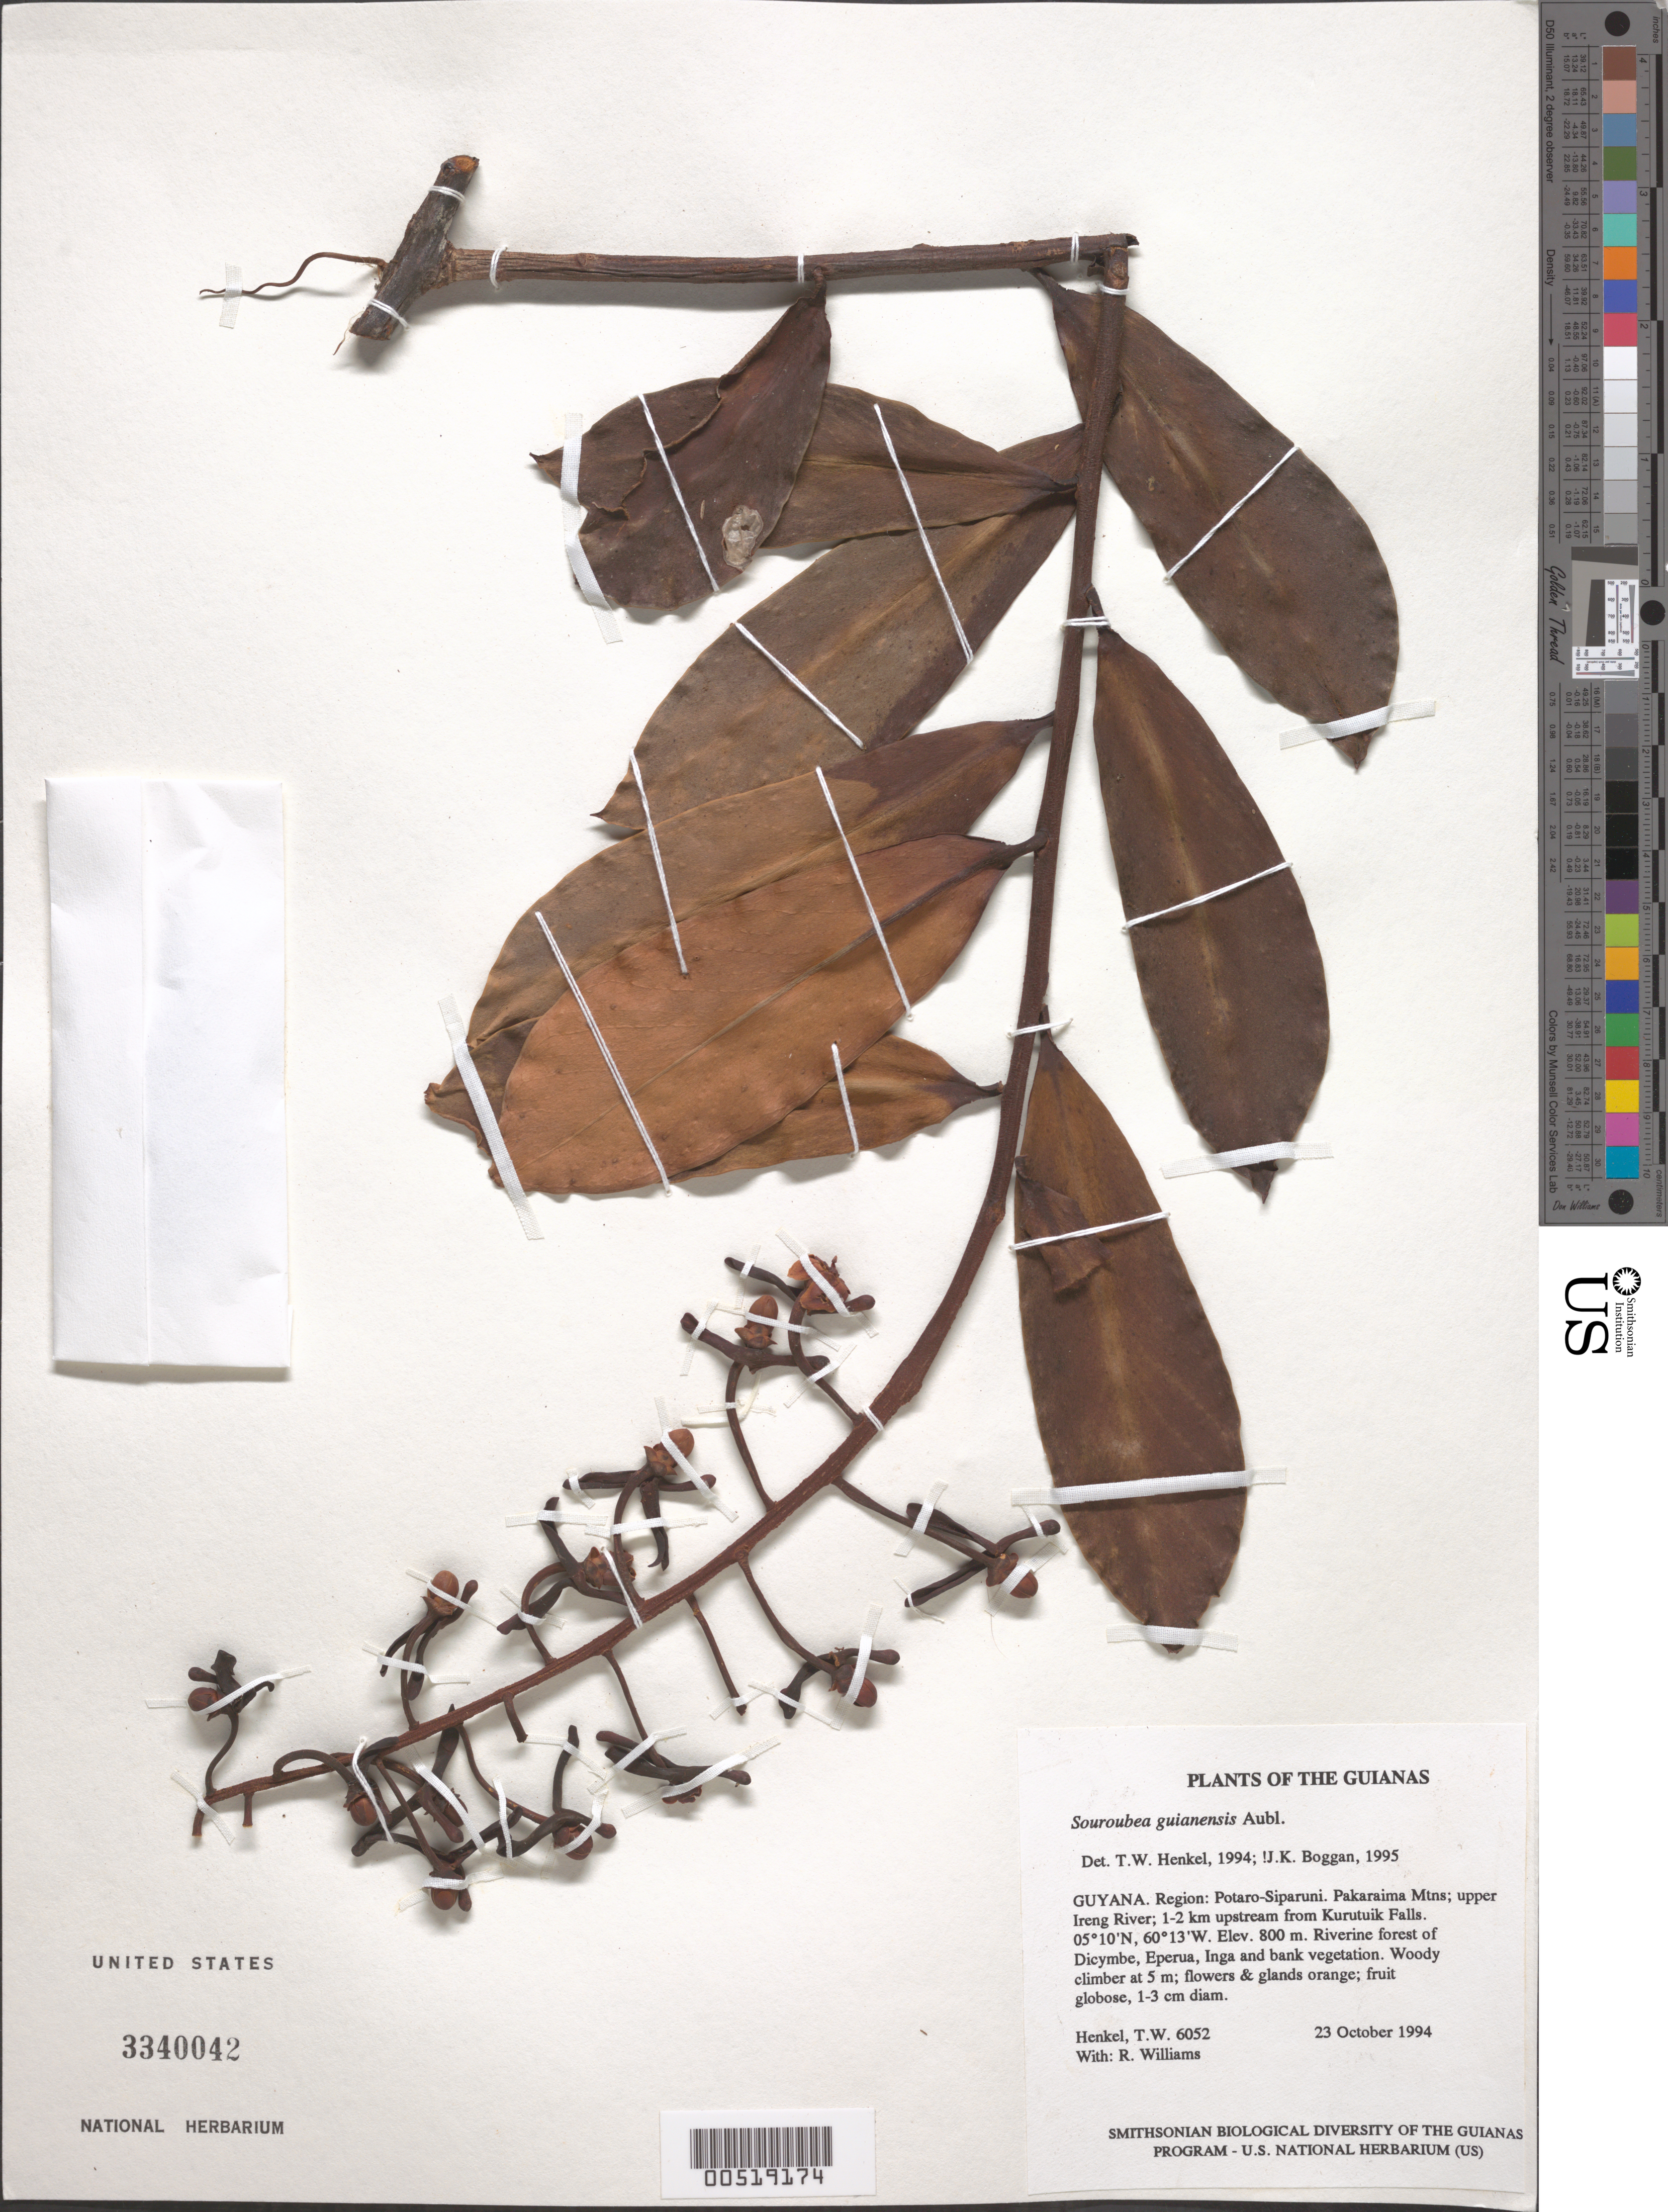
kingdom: Plantae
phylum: Tracheophyta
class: Magnoliopsida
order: Ericales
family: Marcgraviaceae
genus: Souroubea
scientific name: Souroubea guianensis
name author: Aubl.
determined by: Boggan, J. K., (US), NMNH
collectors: T. Henkel & R. Williams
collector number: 6052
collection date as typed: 23 October 1994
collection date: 1994-10-23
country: Guyana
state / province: Potaro-Siparuni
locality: Pakaraima Mtns; upper Ireng River; 1-2 km upstream from Kurutuik Falls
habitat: Riverine forest of Dicymbe, Eperua, Inga and bank vegetation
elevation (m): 800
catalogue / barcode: US 3340042